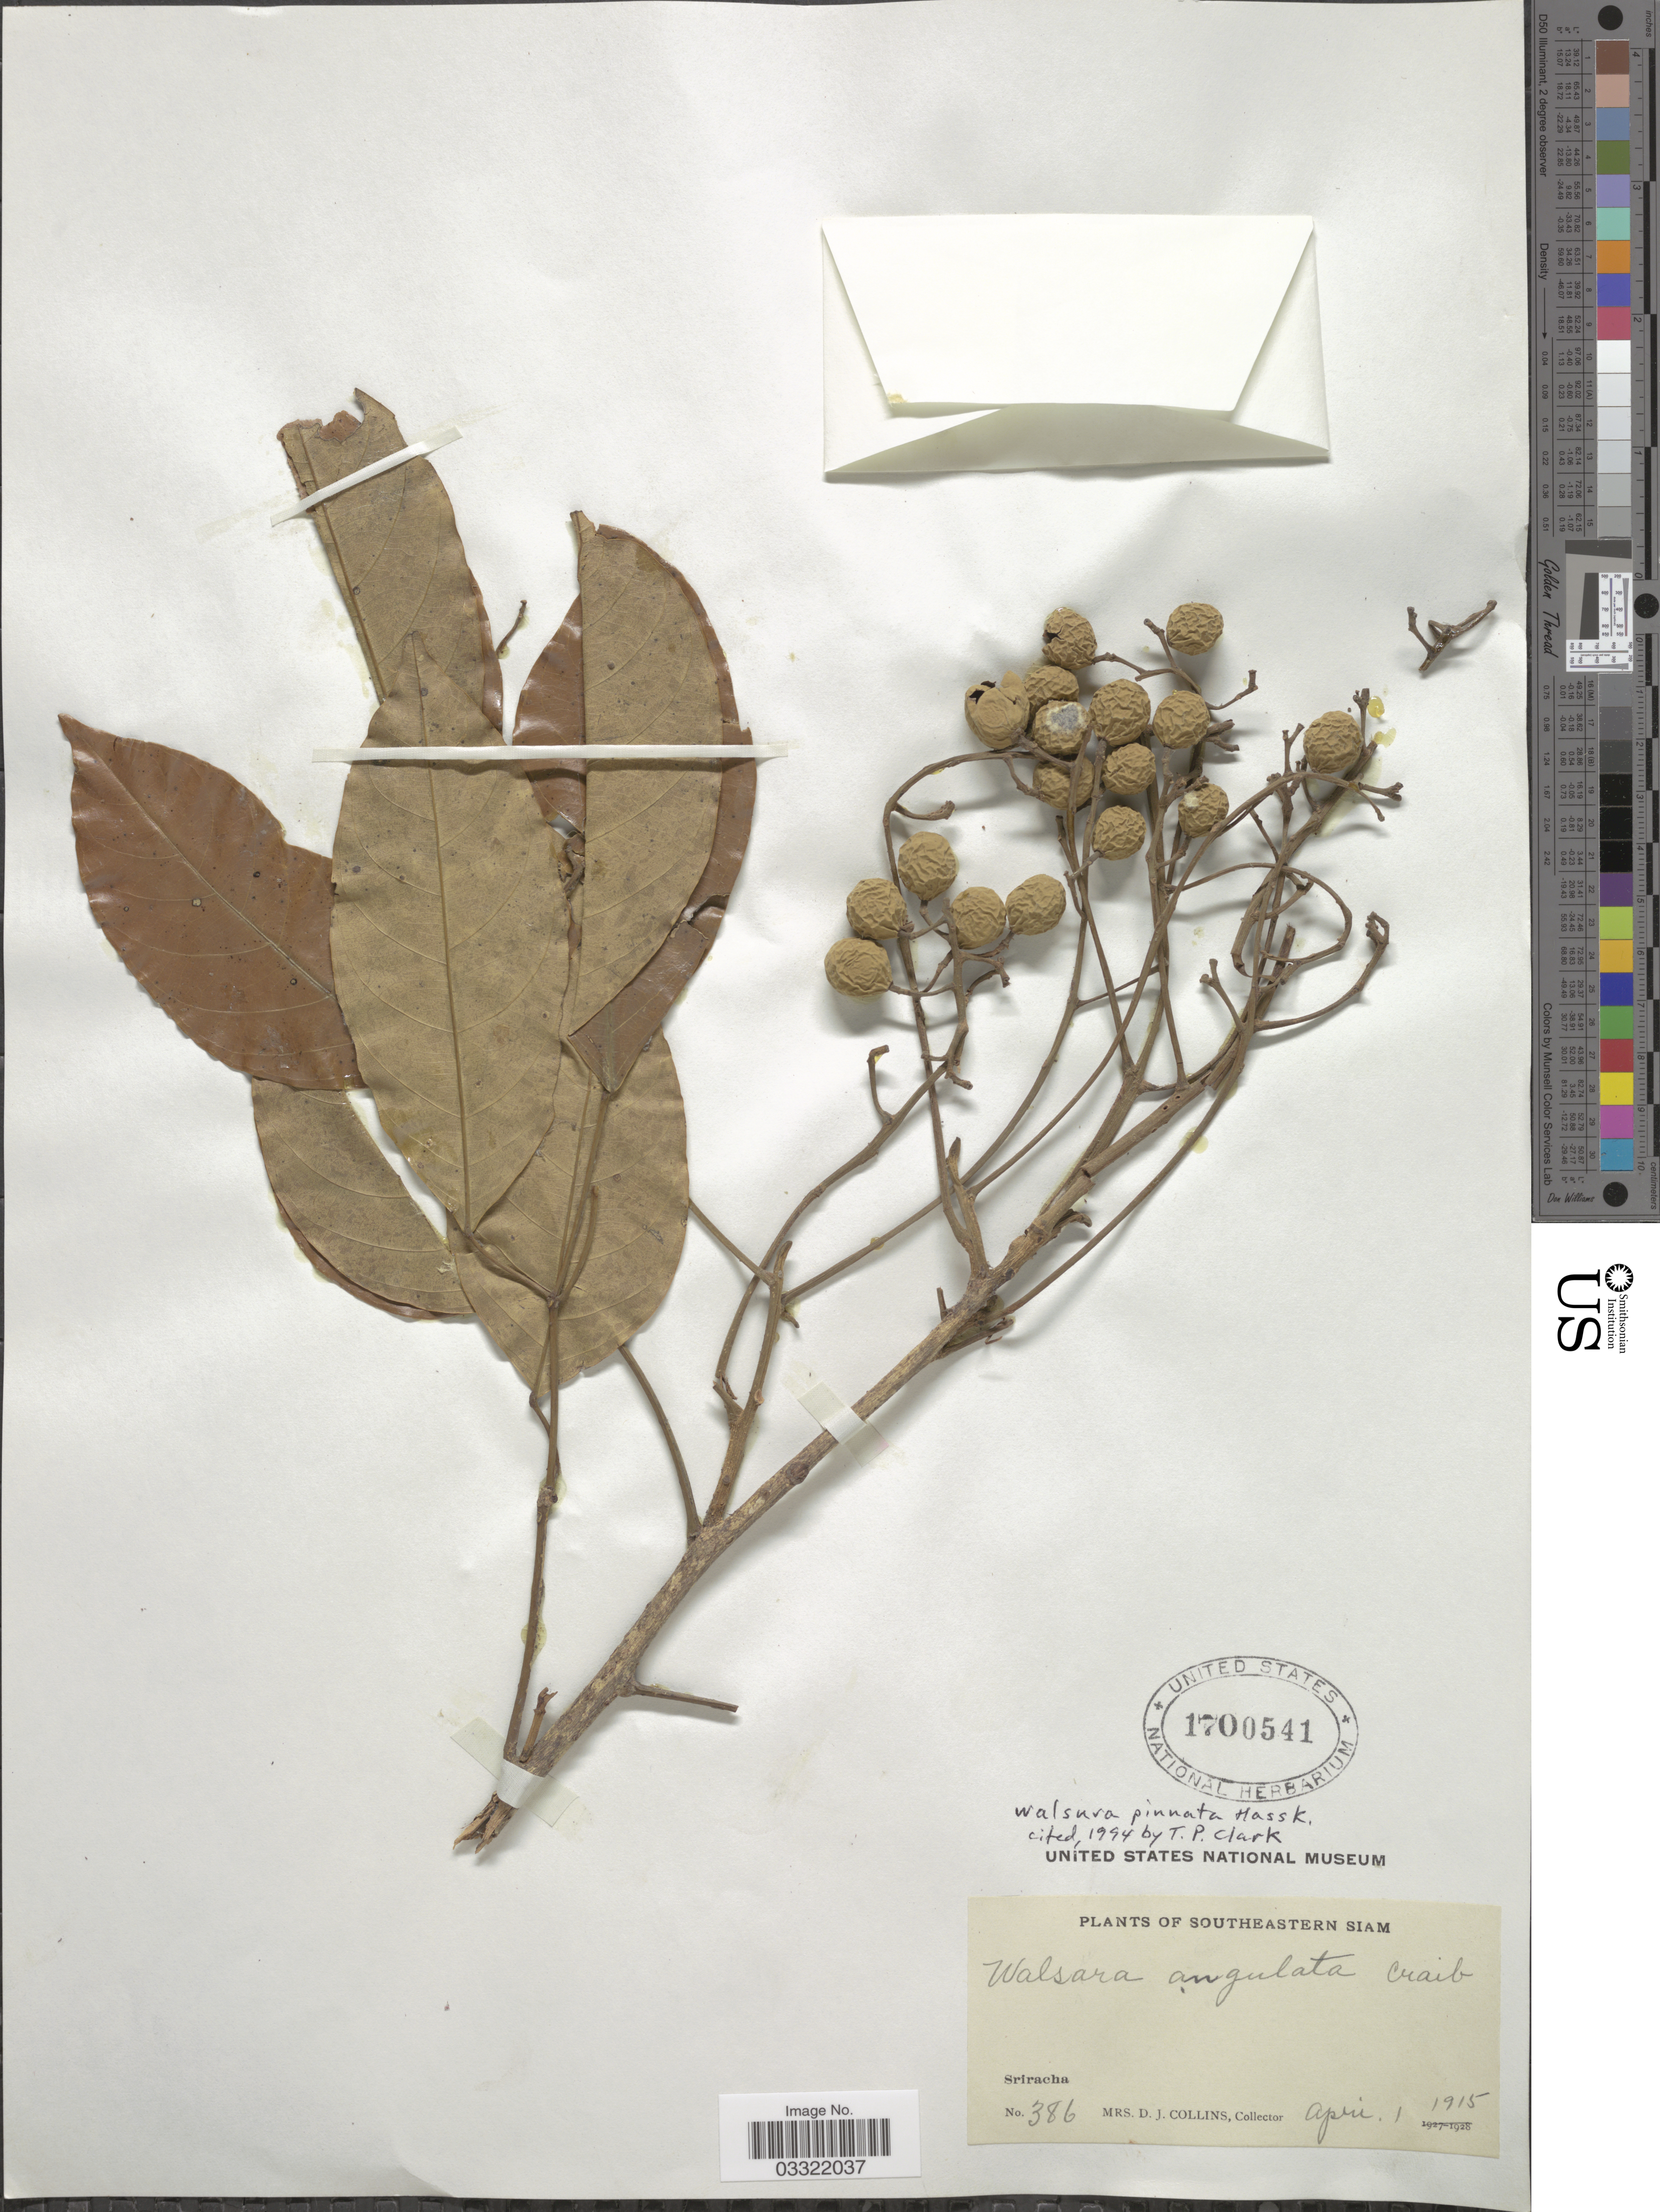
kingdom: Plantae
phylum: Tracheophyta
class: Magnoliopsida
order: Sapindales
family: Meliaceae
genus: Walsura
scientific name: Walsura pinnata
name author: Hassk.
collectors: Mrs. D. J. Collins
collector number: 386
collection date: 1915-04-01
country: Thailand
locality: Southeastern Siam, Sriracha.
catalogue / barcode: US 1700541